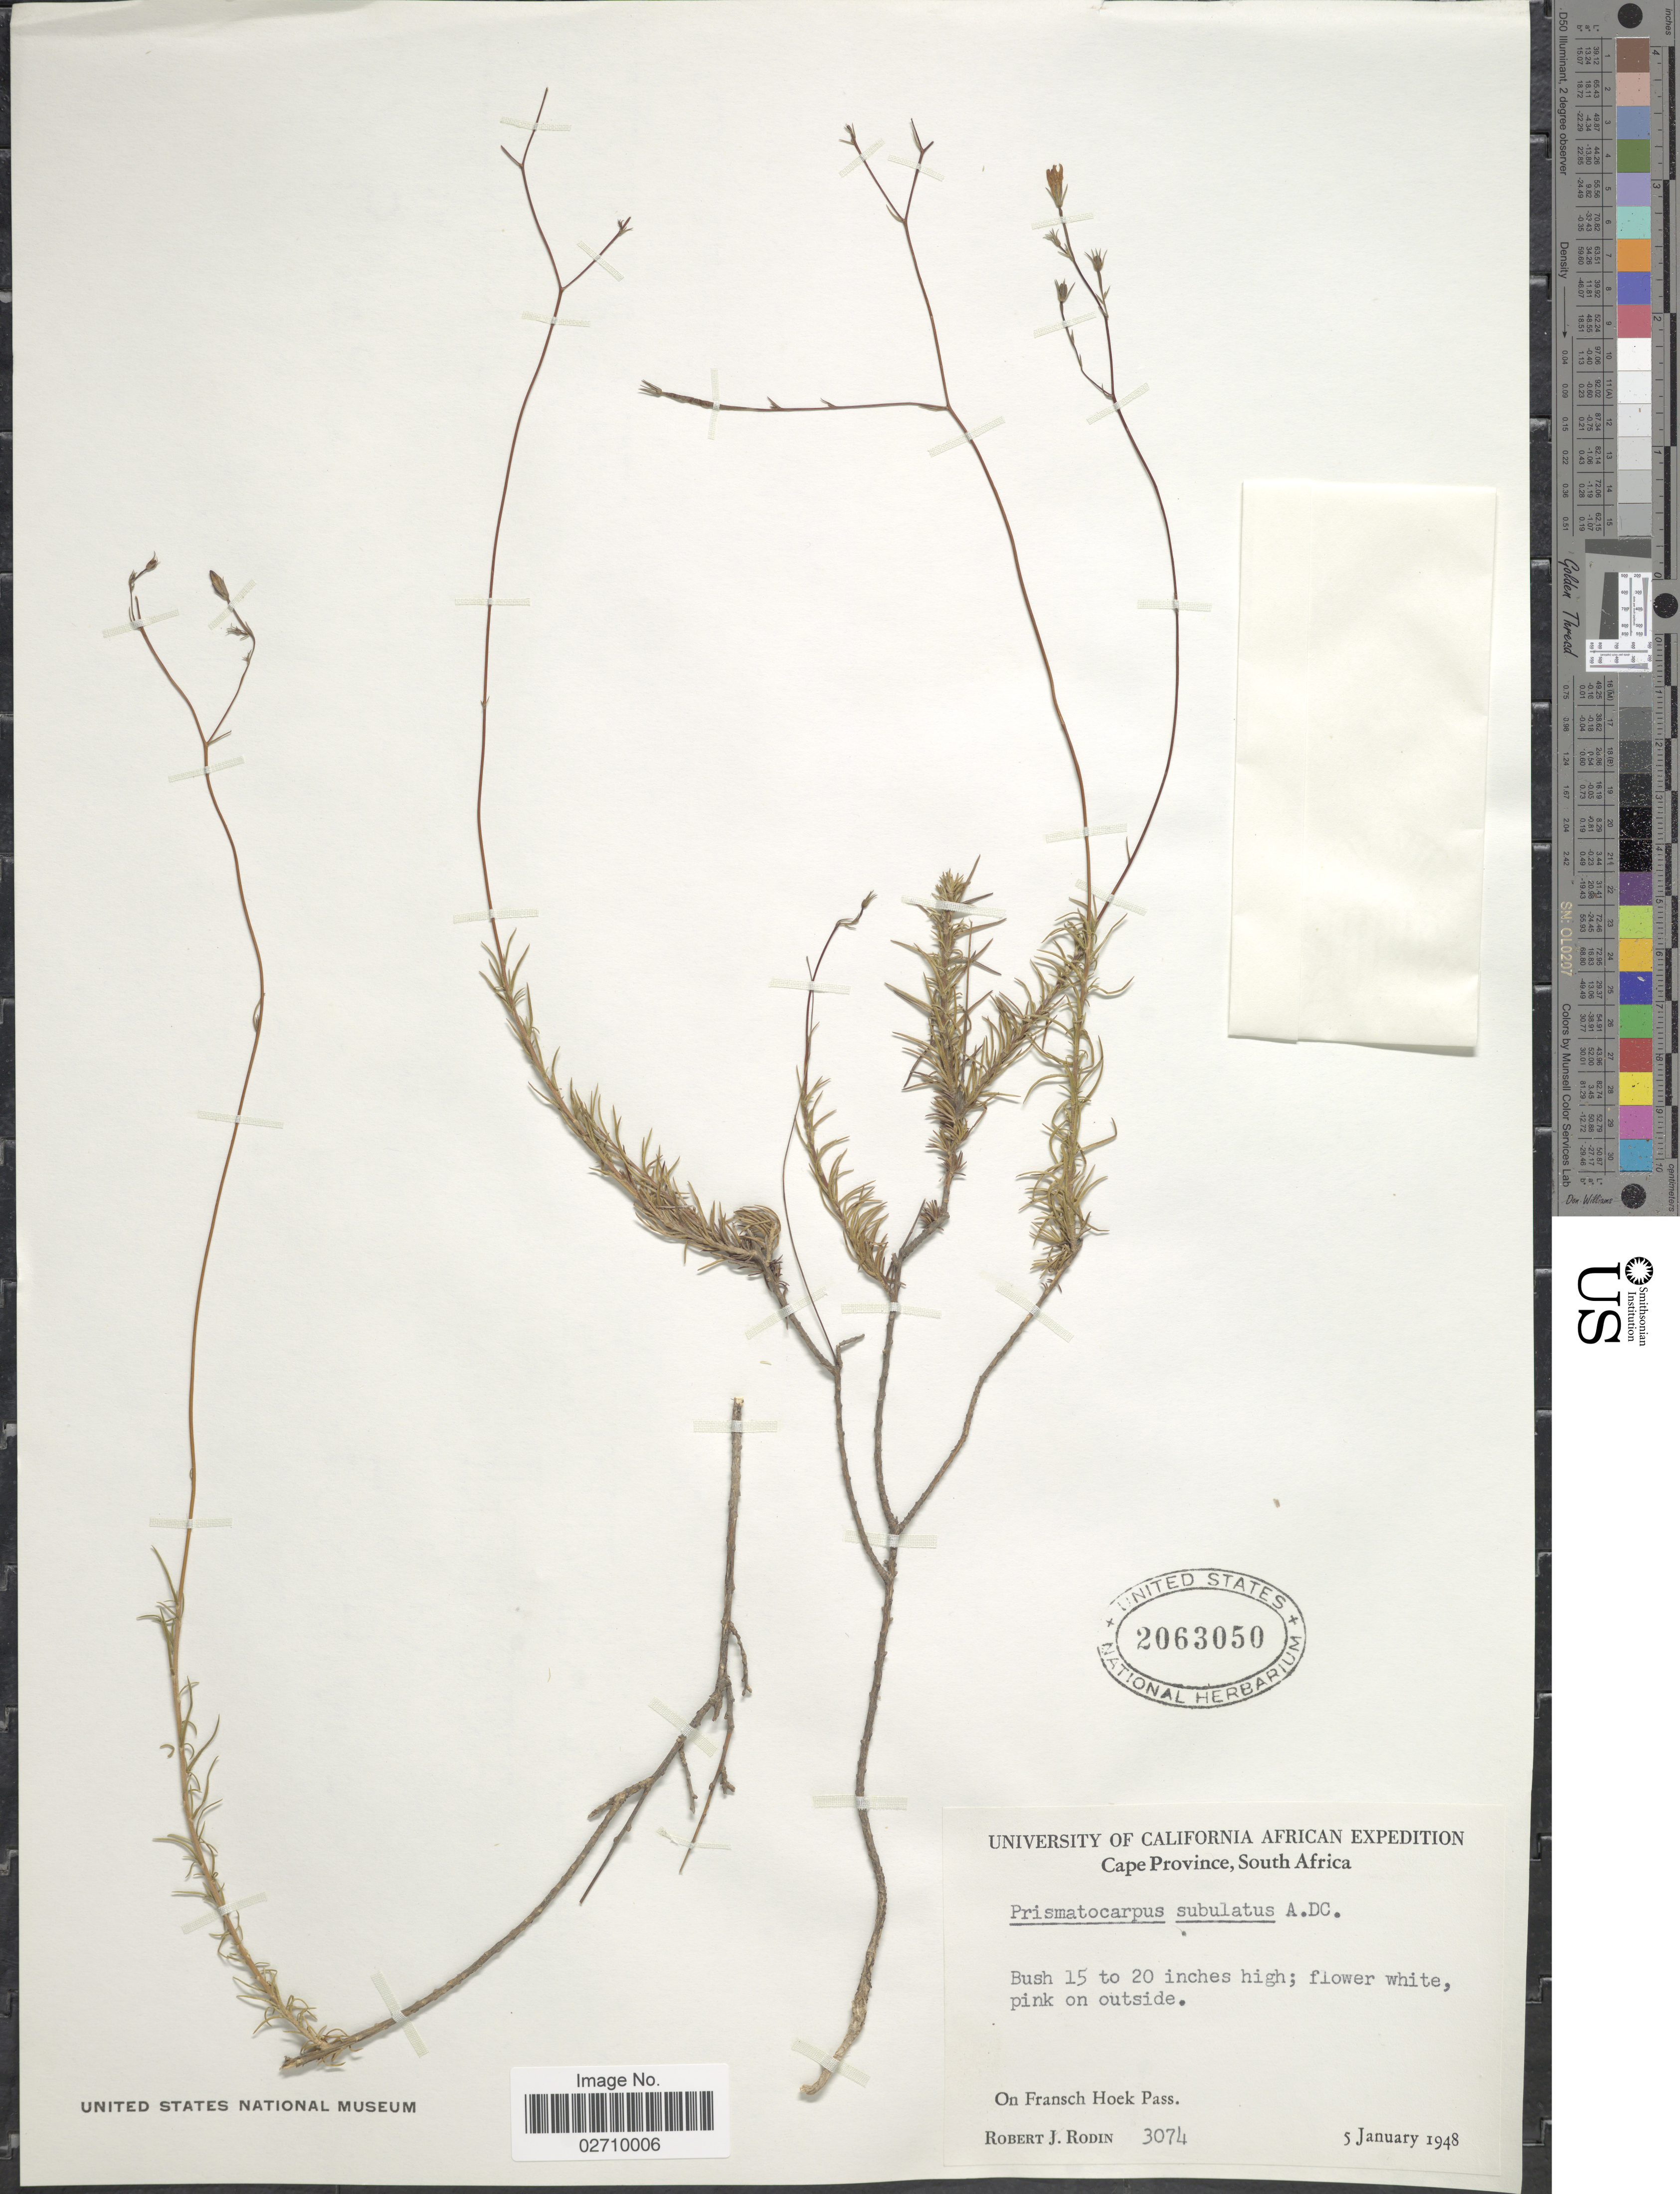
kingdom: Plantae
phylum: Tracheophyta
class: Magnoliopsida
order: Asterales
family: Campanulaceae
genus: Prismatocarpus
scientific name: Prismatocarpus subulatus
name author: (Thunb.) A. DC.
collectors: R. J. Rodin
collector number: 3074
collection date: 1948-01-05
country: South Africa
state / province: Western Cape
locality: On Fransch Hoek Pass.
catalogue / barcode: US 2063050